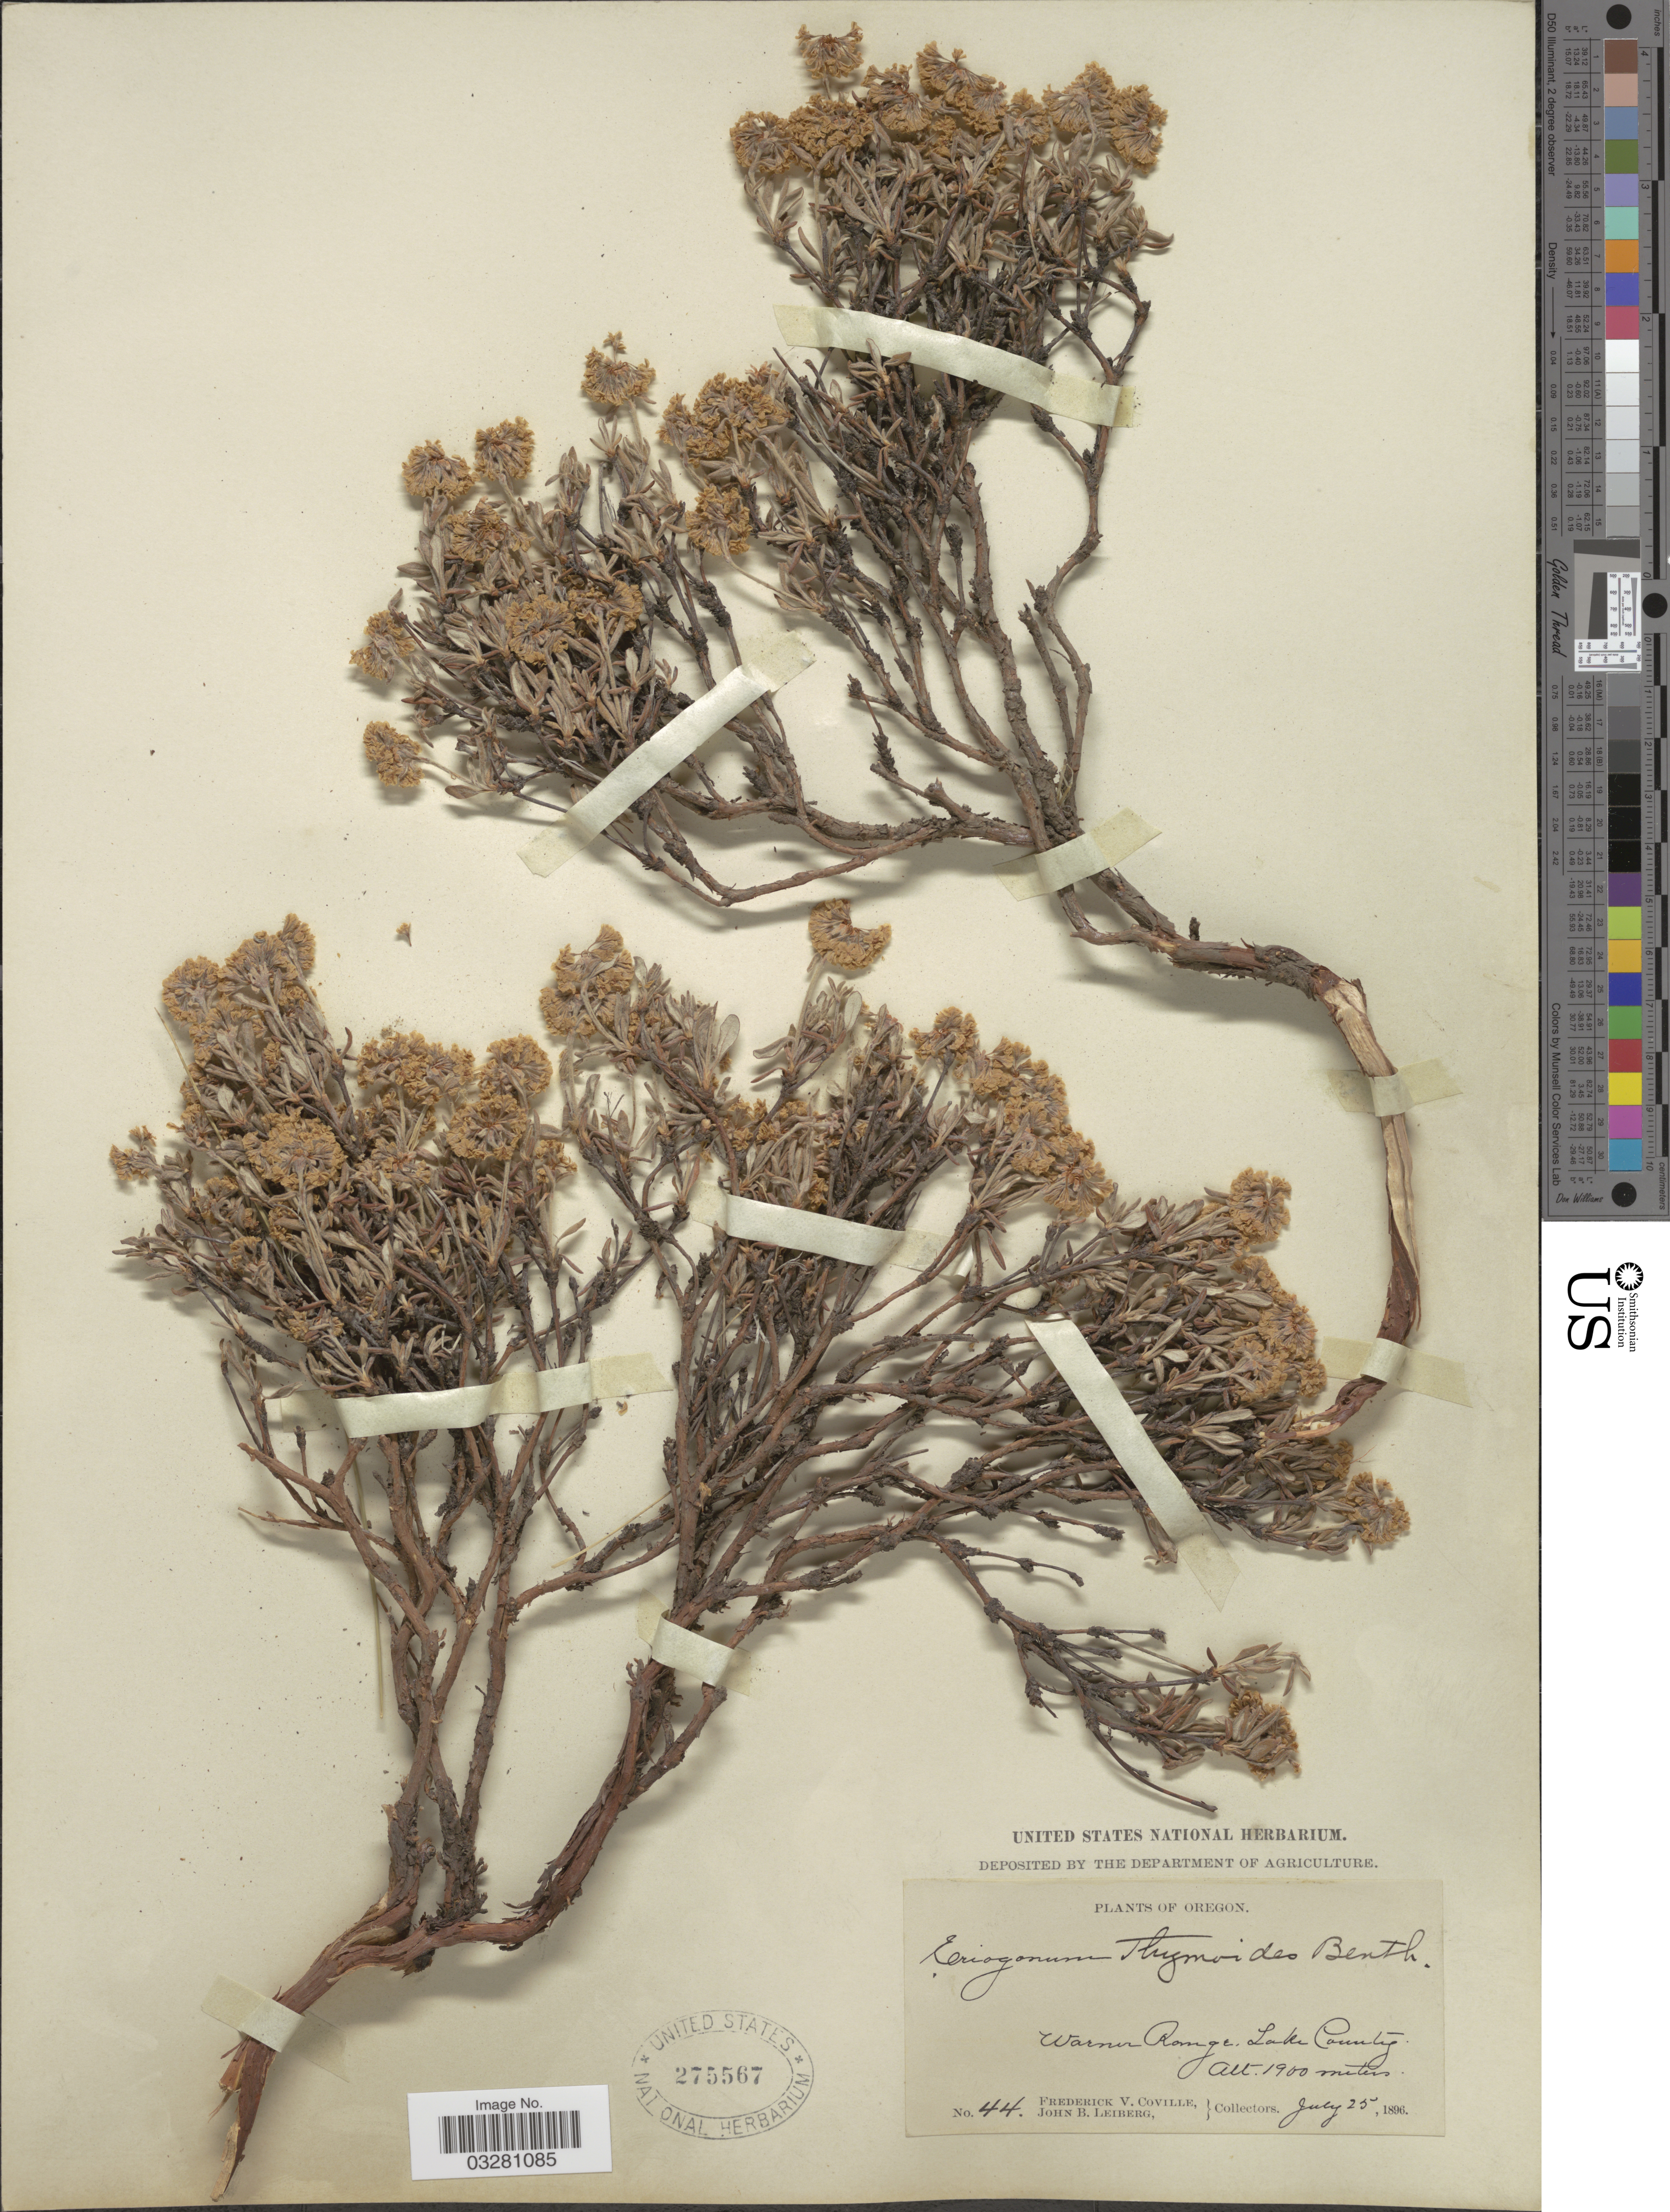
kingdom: Plantae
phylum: Tracheophyta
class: Magnoliopsida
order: Caryophyllales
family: Polygonaceae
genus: Eriogonum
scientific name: Eriogonum thymoides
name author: Benth. in DC.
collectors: F. V. Coville & J. Leiberg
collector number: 44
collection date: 1896-07-25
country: United States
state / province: Oregon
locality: Warner Range, Lake County.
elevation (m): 1900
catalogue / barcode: US 275567